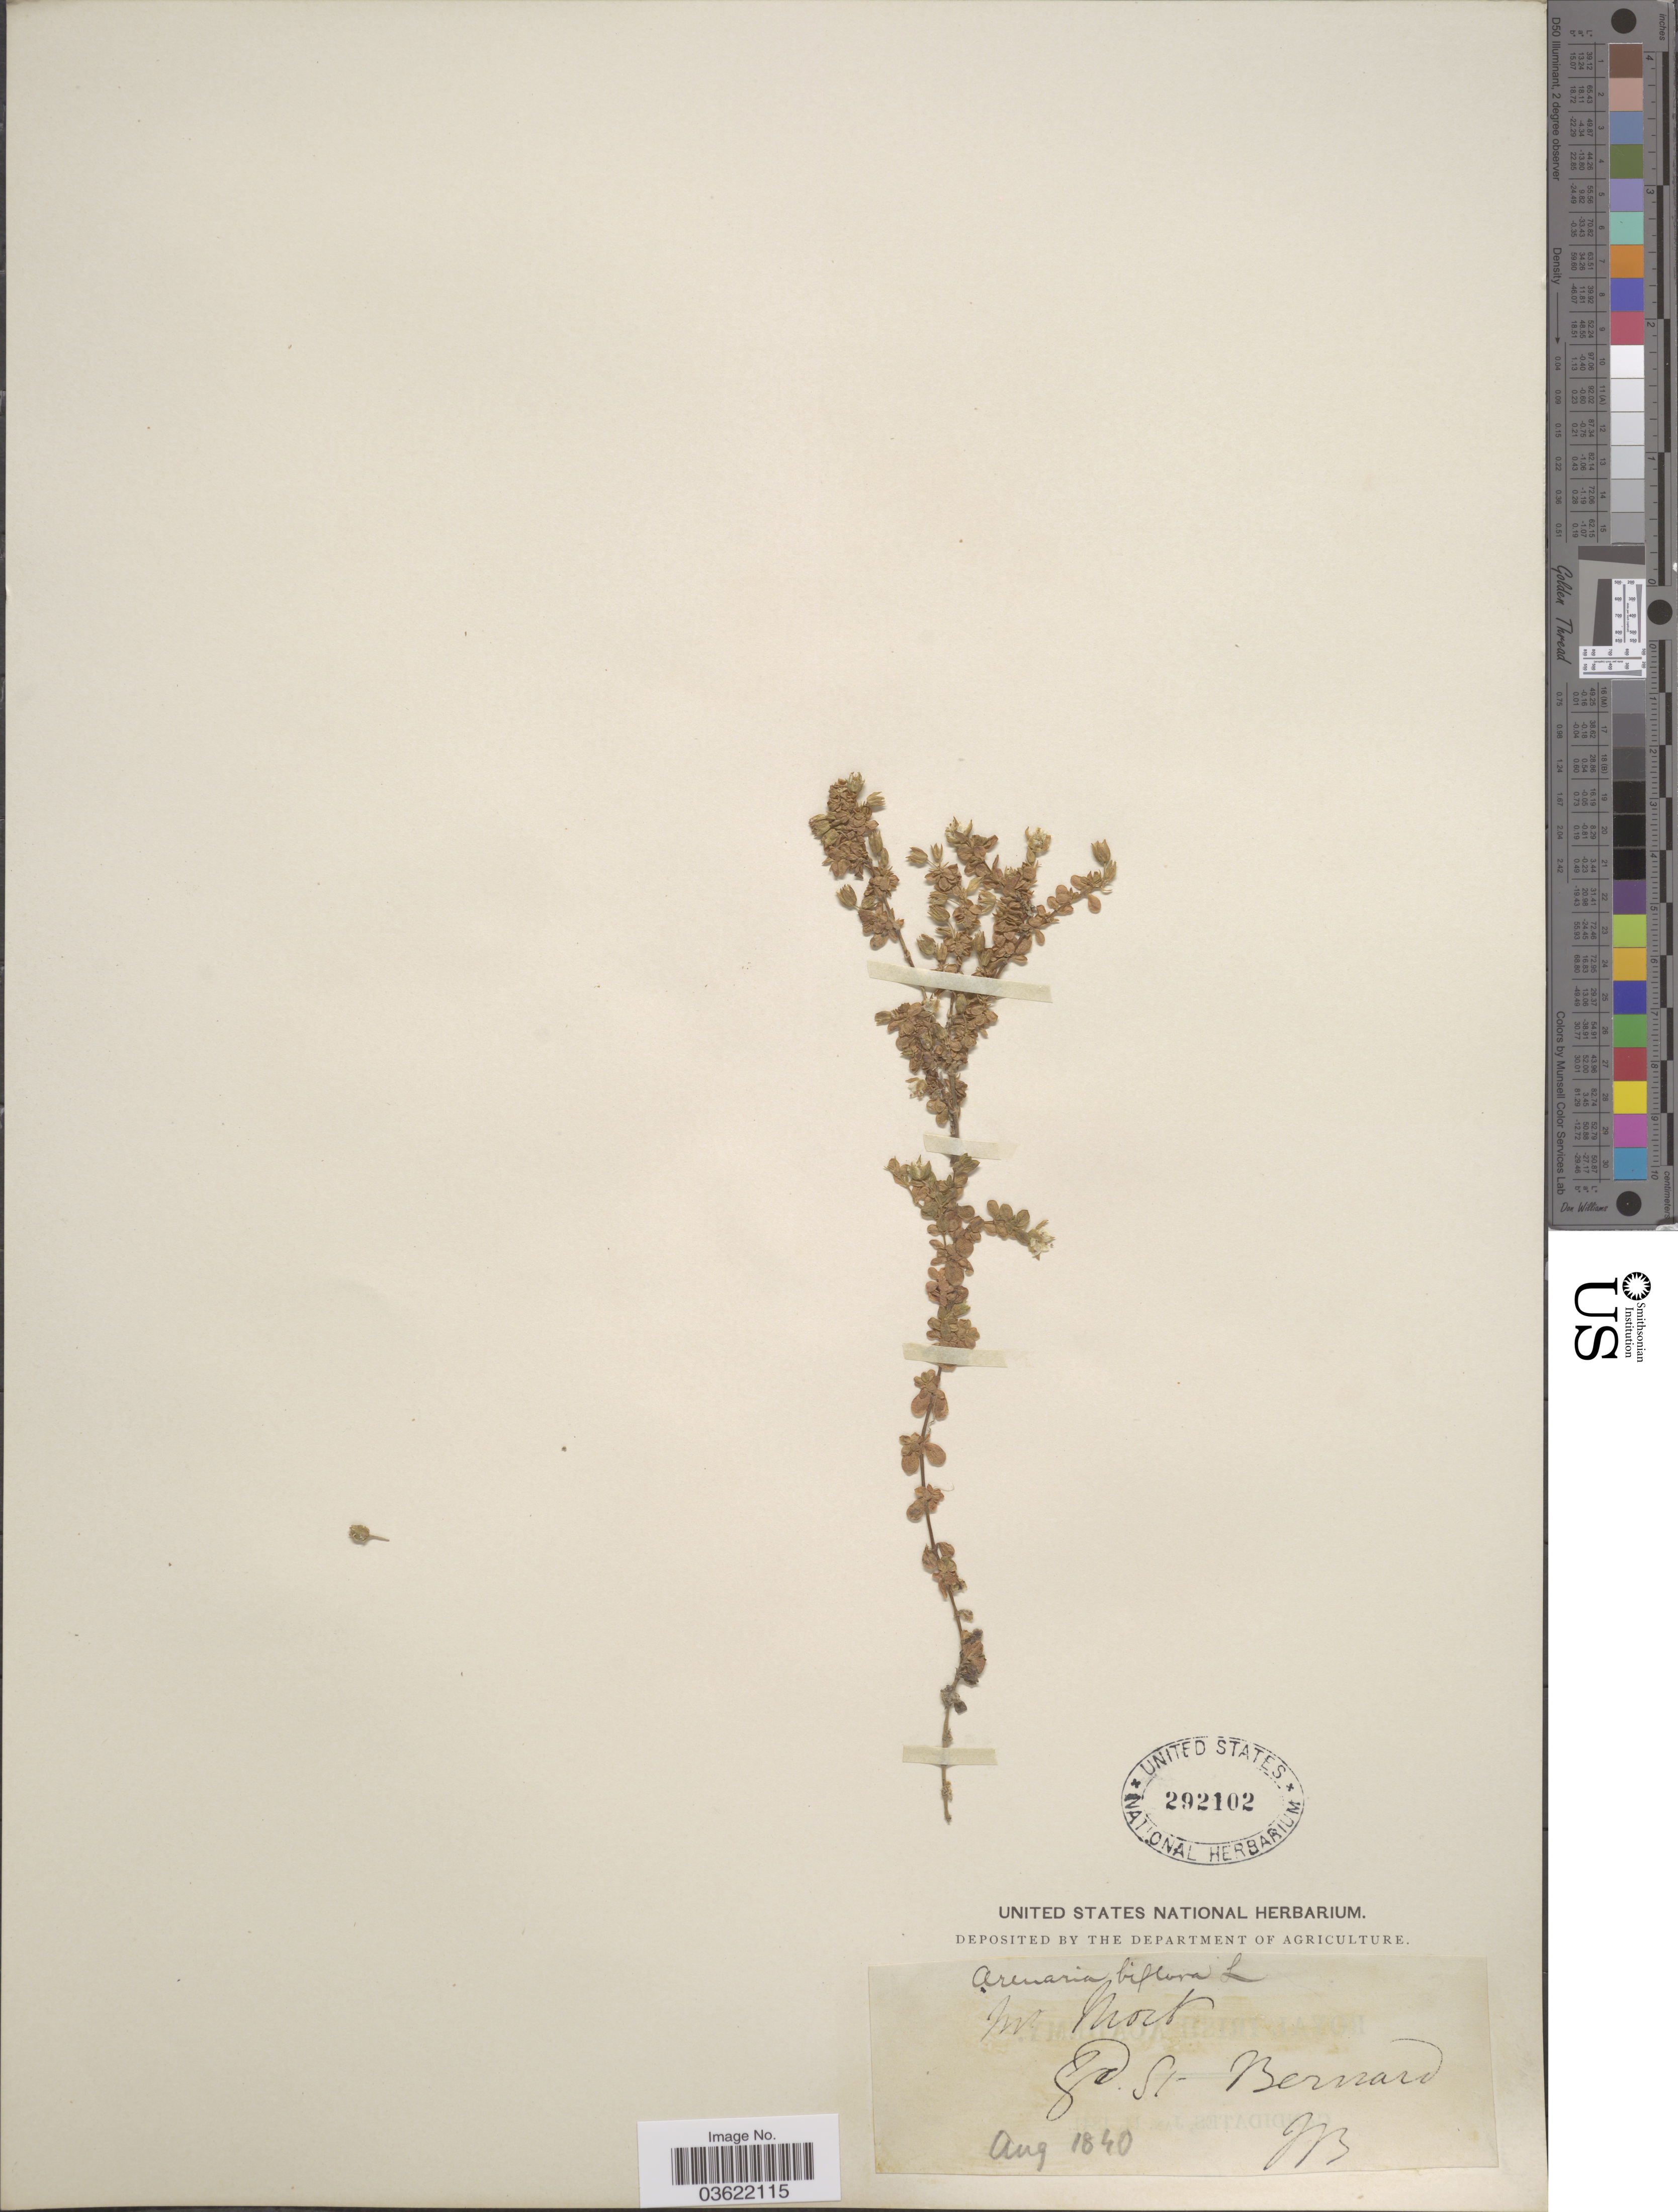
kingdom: Plantae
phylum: Tracheophyta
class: Magnoliopsida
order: Caryophyllales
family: Caryophyllaceae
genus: Arenaria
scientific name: Arenaria biflora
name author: L.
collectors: J. B.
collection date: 1840-08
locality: Mt. Mort. Gd. St. Bernard.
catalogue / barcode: US 292102